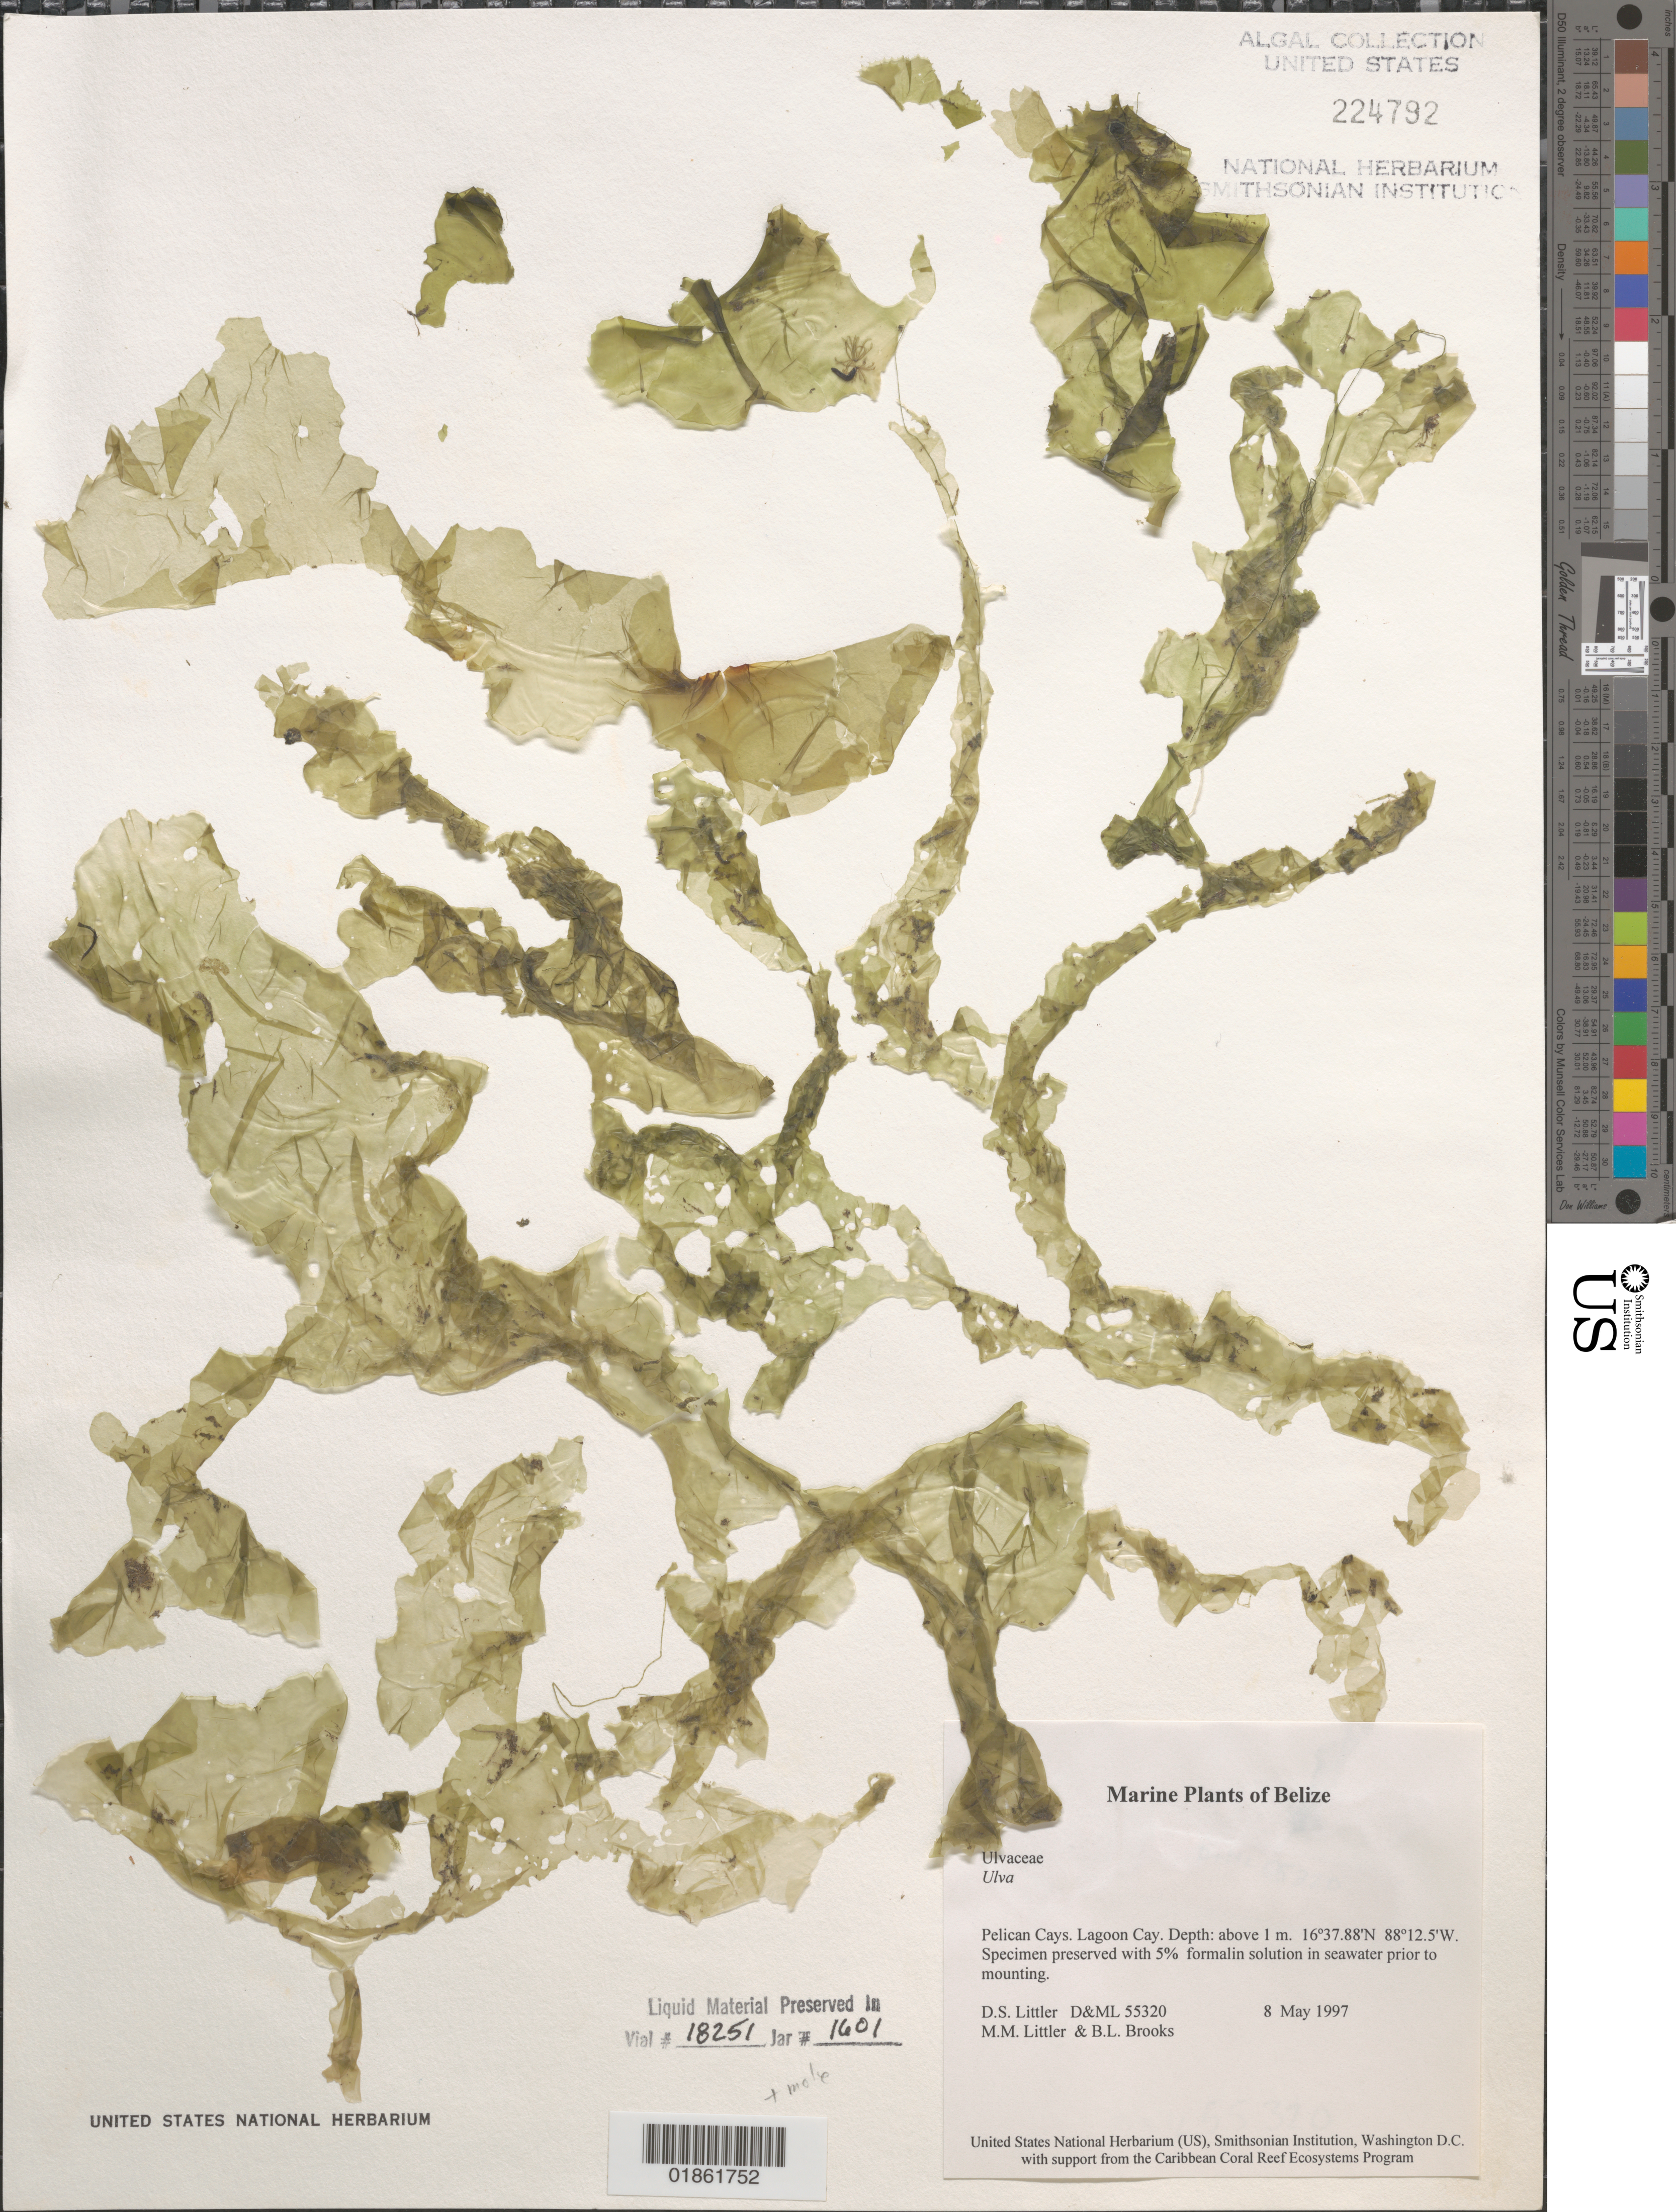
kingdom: Plantae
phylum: Chlorophyta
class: Ulvophyceae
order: Ulvales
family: Ulvaceae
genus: Ulva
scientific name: Ulva sp.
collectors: D. S. Littler & M. M. Littler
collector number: D&ML 55320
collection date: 1997-05-08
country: Belize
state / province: Stann Creek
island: Lagoon Cay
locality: Pelican Cays. Lagoon Cay.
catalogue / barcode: US 224792